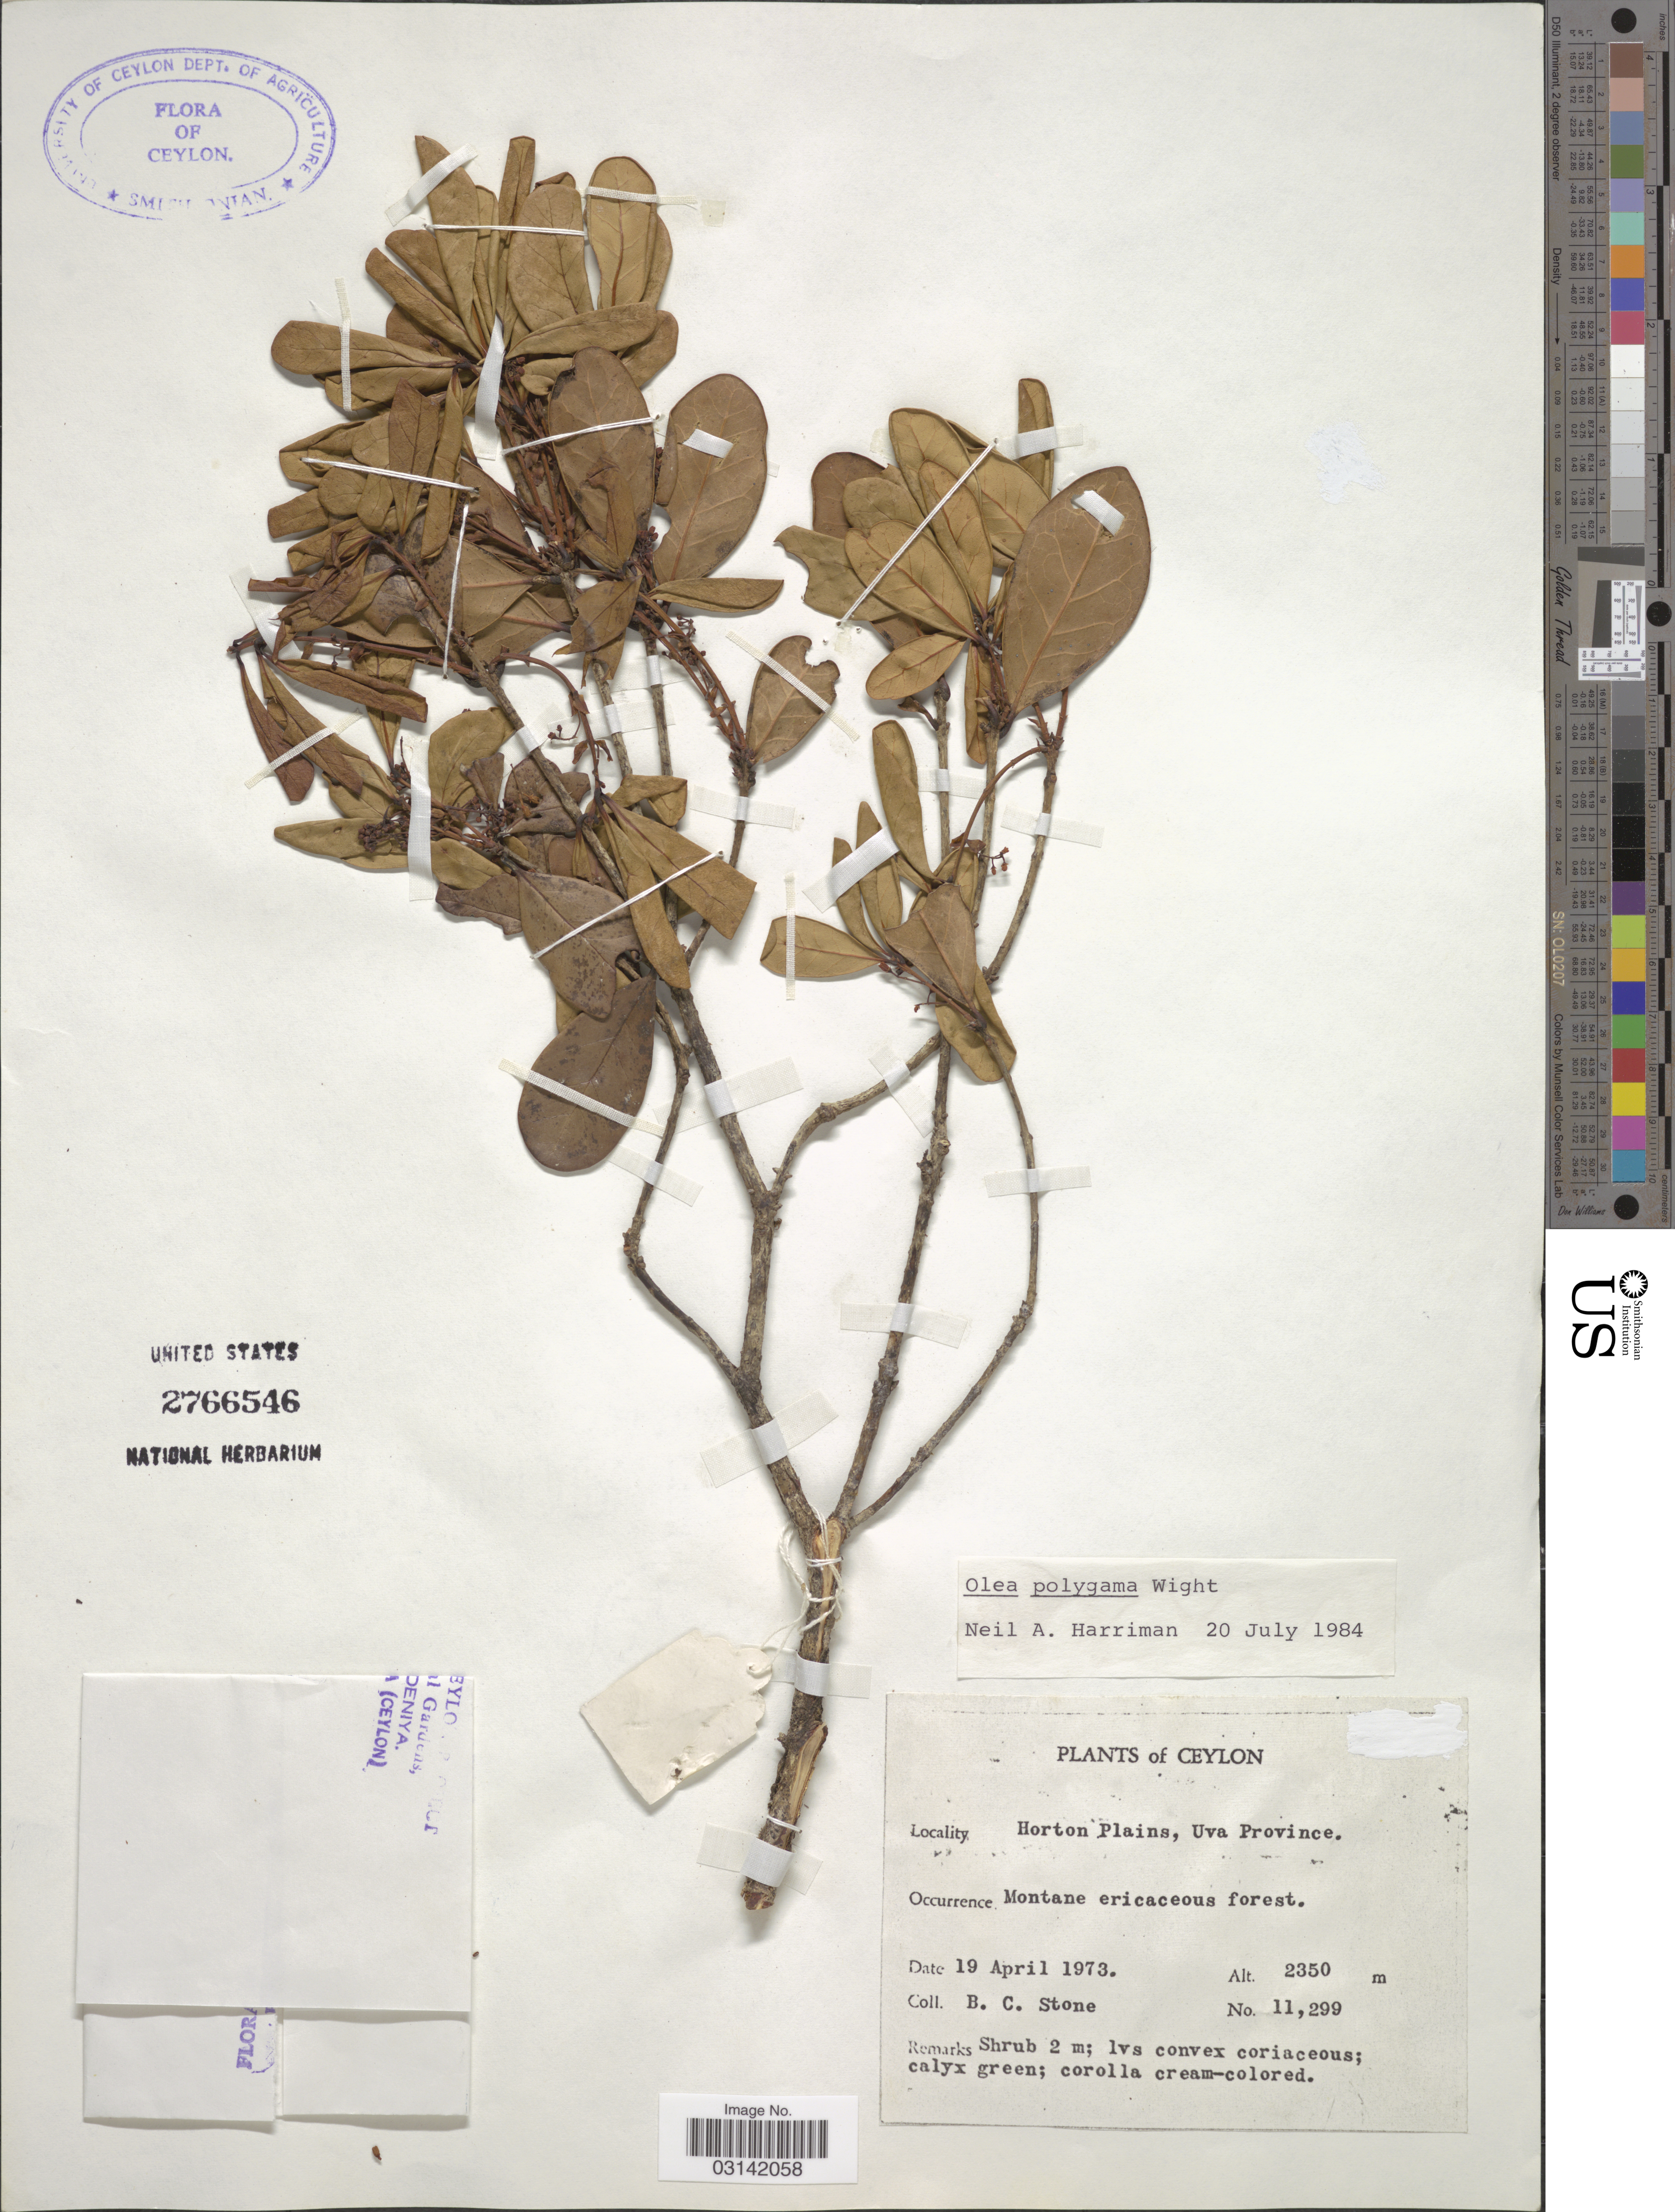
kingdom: Plantae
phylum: Tracheophyta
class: Magnoliopsida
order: Lamiales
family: Oleaceae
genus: Tetrapilus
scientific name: Tetrapilus polygamus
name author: (Wight) L.A.S. Johnson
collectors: B. C. Stone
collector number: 11299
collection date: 1973-04-19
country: Sri Lanka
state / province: Uva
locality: Ceylon, Horton Plains, Uva Province.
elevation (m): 2350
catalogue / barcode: US 2766546